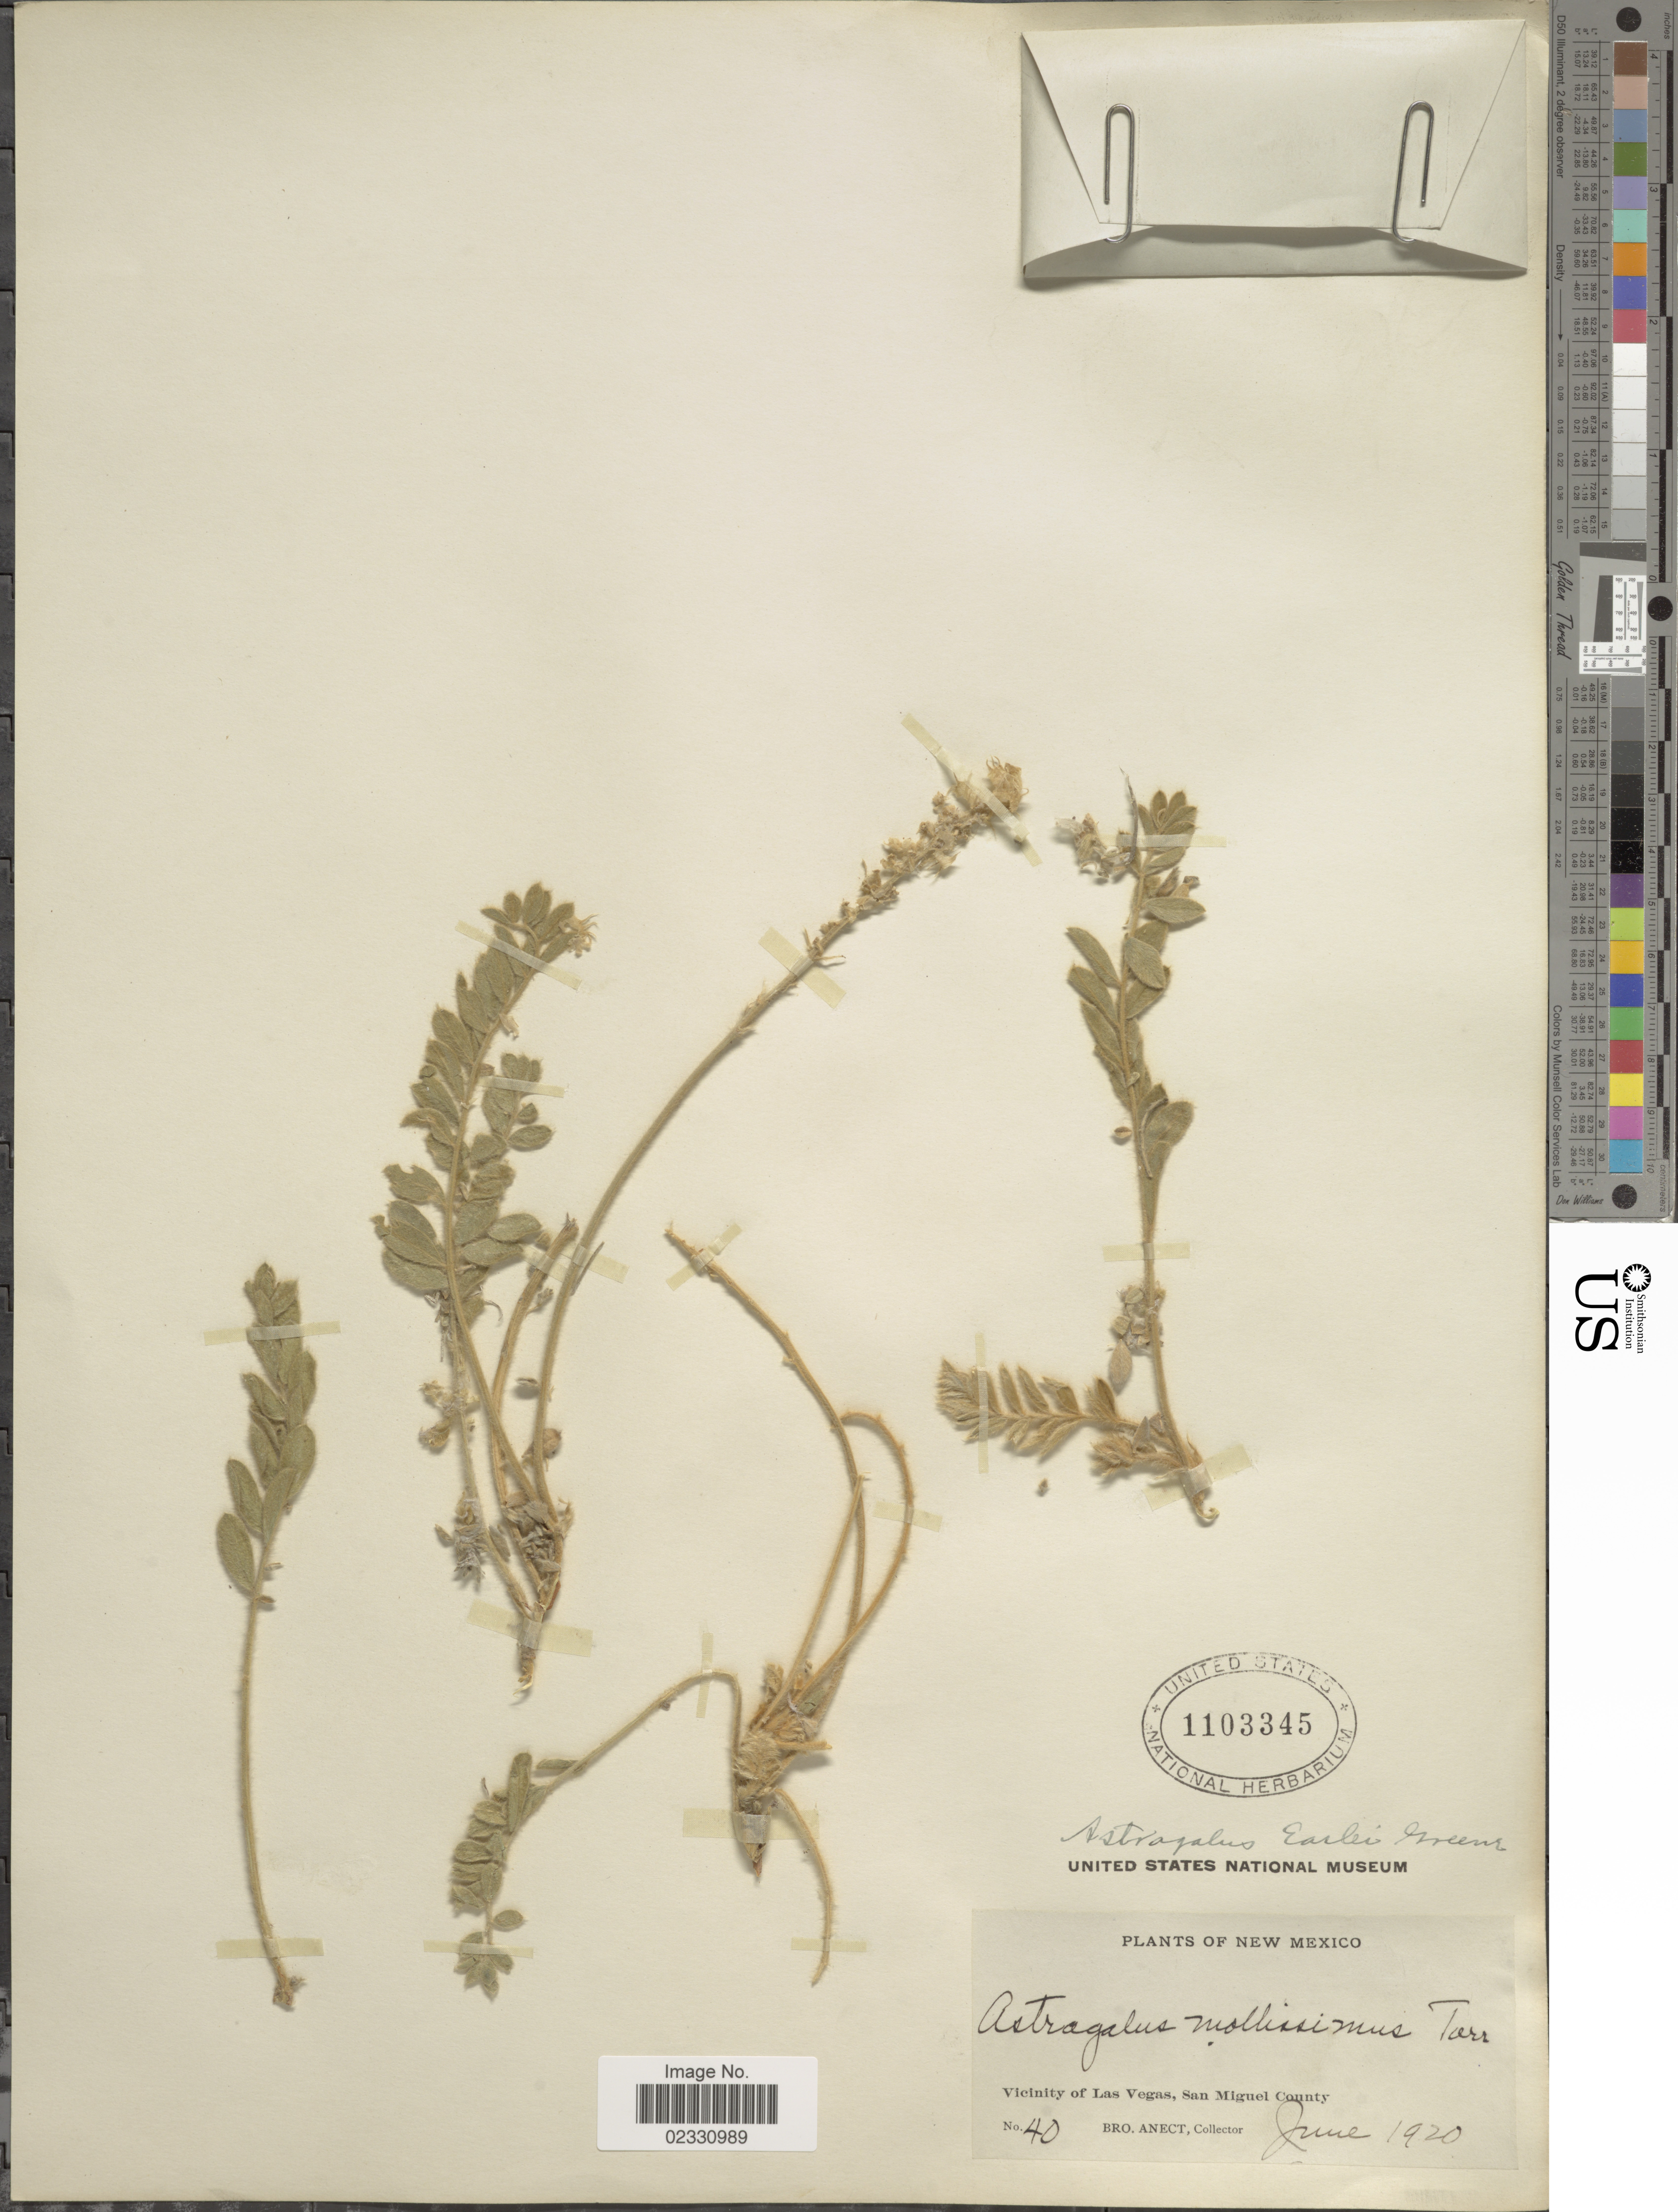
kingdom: Plantae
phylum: Tracheophyta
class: Magnoliopsida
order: Fabales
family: Fabaceae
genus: Astragalus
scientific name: Astragalus earlei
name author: Greene ex Rydb.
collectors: B. Anect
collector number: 40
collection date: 1920-06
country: United States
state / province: New Mexico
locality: Vicinity of Las Vegas, San Miguel County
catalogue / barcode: US 1103345